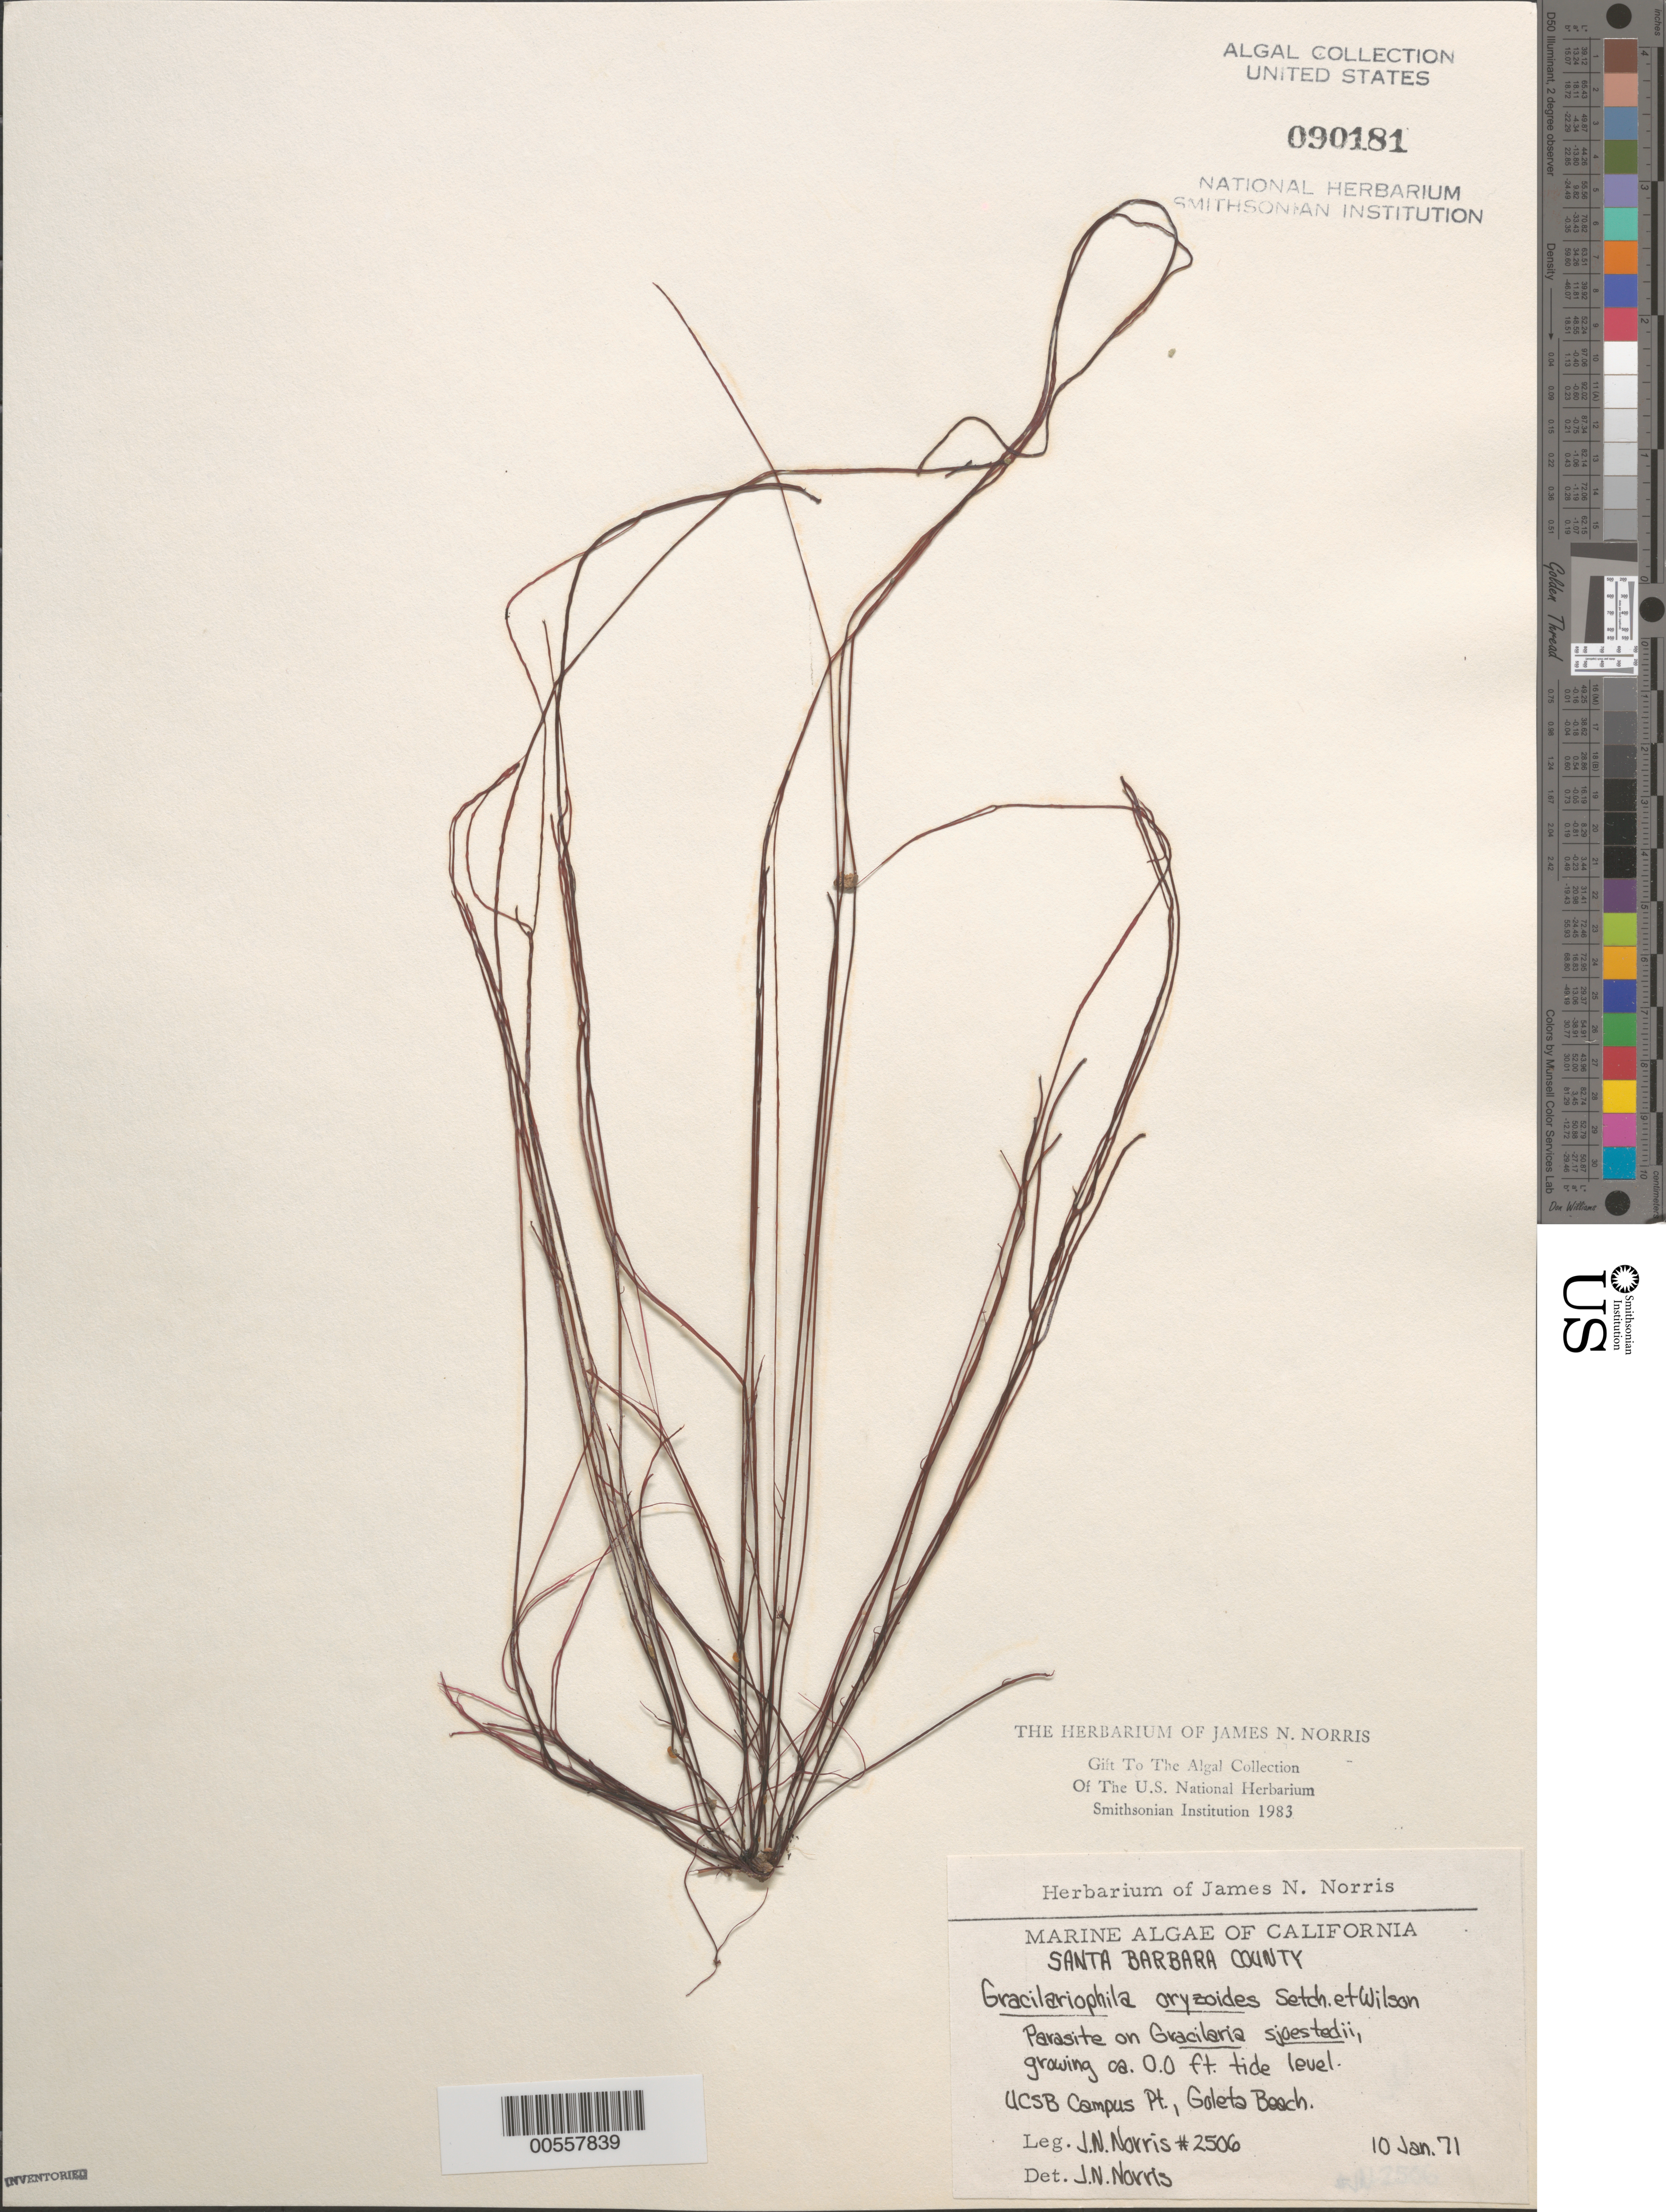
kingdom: Plantae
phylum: Rhodophyta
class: Florideophyceae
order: Gracilariales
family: Gracilariaceae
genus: Gracilariopsis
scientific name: Gracilariopsis oryzoides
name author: (Setchell & H.L.Wilson) Gurgel et al.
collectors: J. N. Norris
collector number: JN-2506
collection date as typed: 10 Jan 1971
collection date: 1971-01-10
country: United States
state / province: California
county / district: Santa Barbara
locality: Campus Point, Goleta Beach, University of California Santa Barbara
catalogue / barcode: US 90181